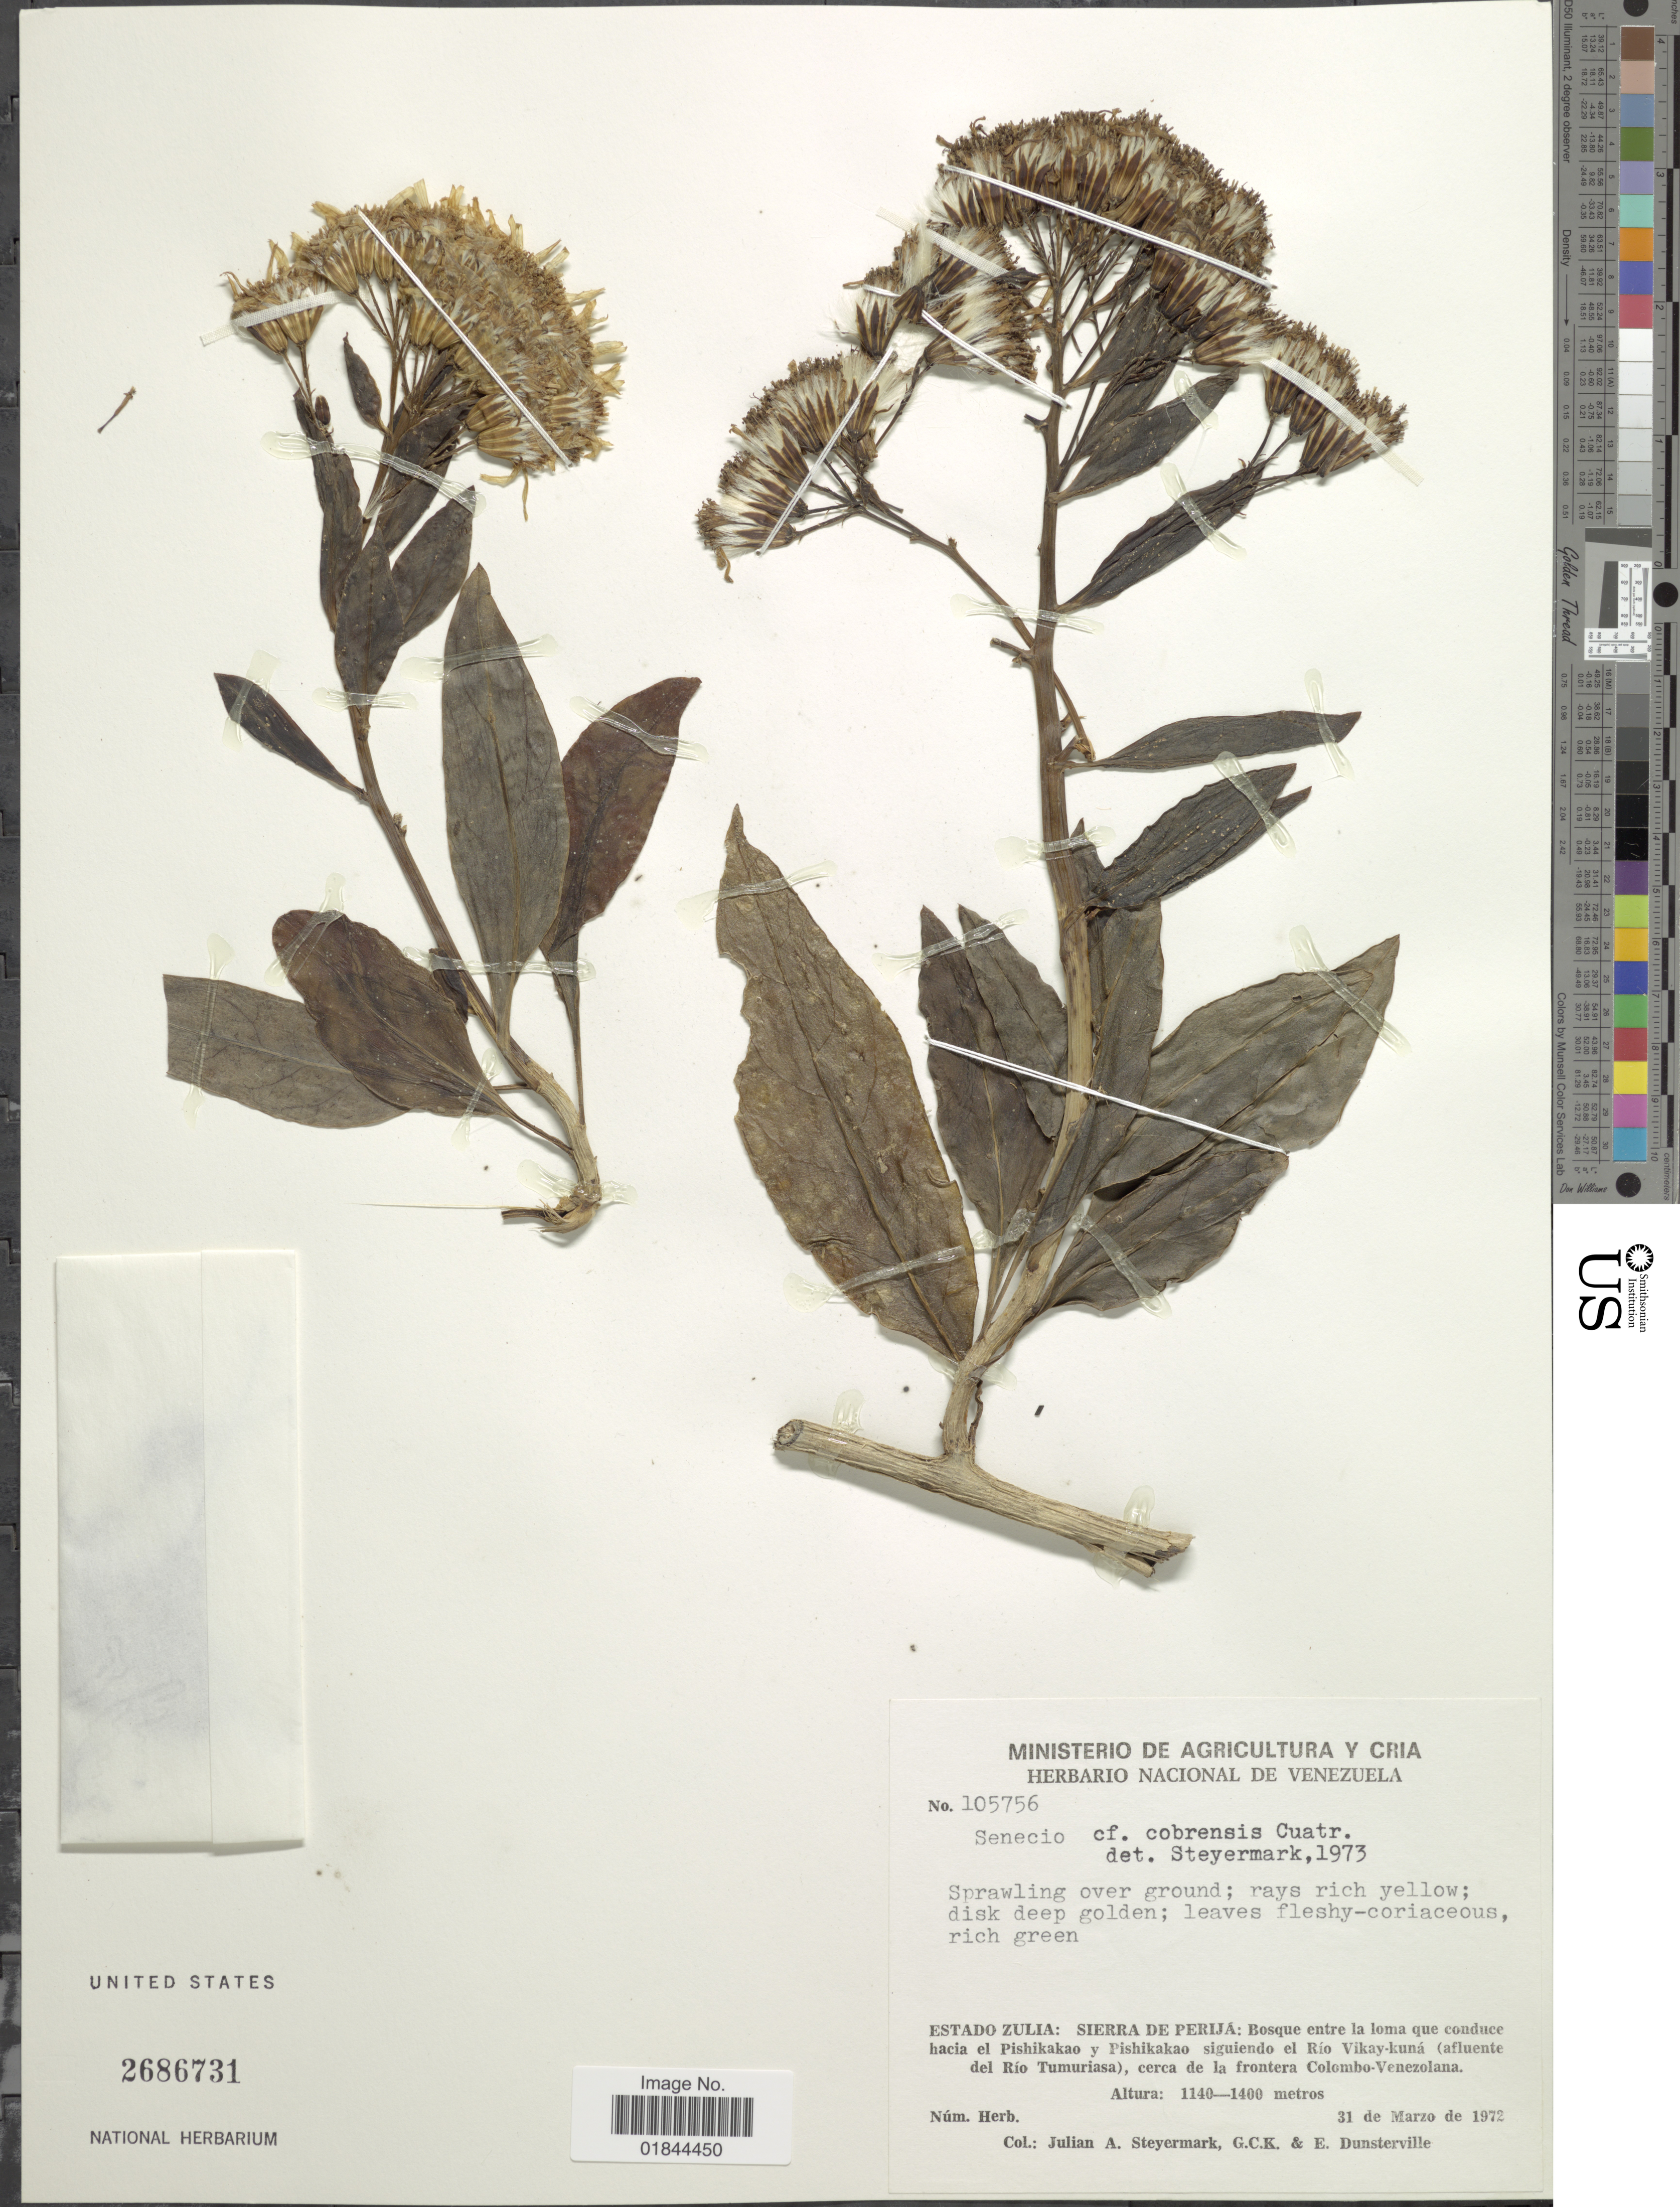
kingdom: Plantae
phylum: Tracheophyta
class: Magnoliopsida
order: Asterales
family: Asteraceae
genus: Pentacalia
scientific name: Pentacalia cobrensis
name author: (Cabrera) Cuatrec.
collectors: J. Steyermark & G. C. K. Dunsterville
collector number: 105756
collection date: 1972-03-31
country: Venezuela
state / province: Zulia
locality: Sierra de Perija: Bosque entre la loma que conduce hacia el Pishikakao y Pishikakao el Río Vikay-kuná(afluente del Río Tumuriasa), cerca de la frontera Colombo-Venozolana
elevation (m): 1140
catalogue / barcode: US 2686731